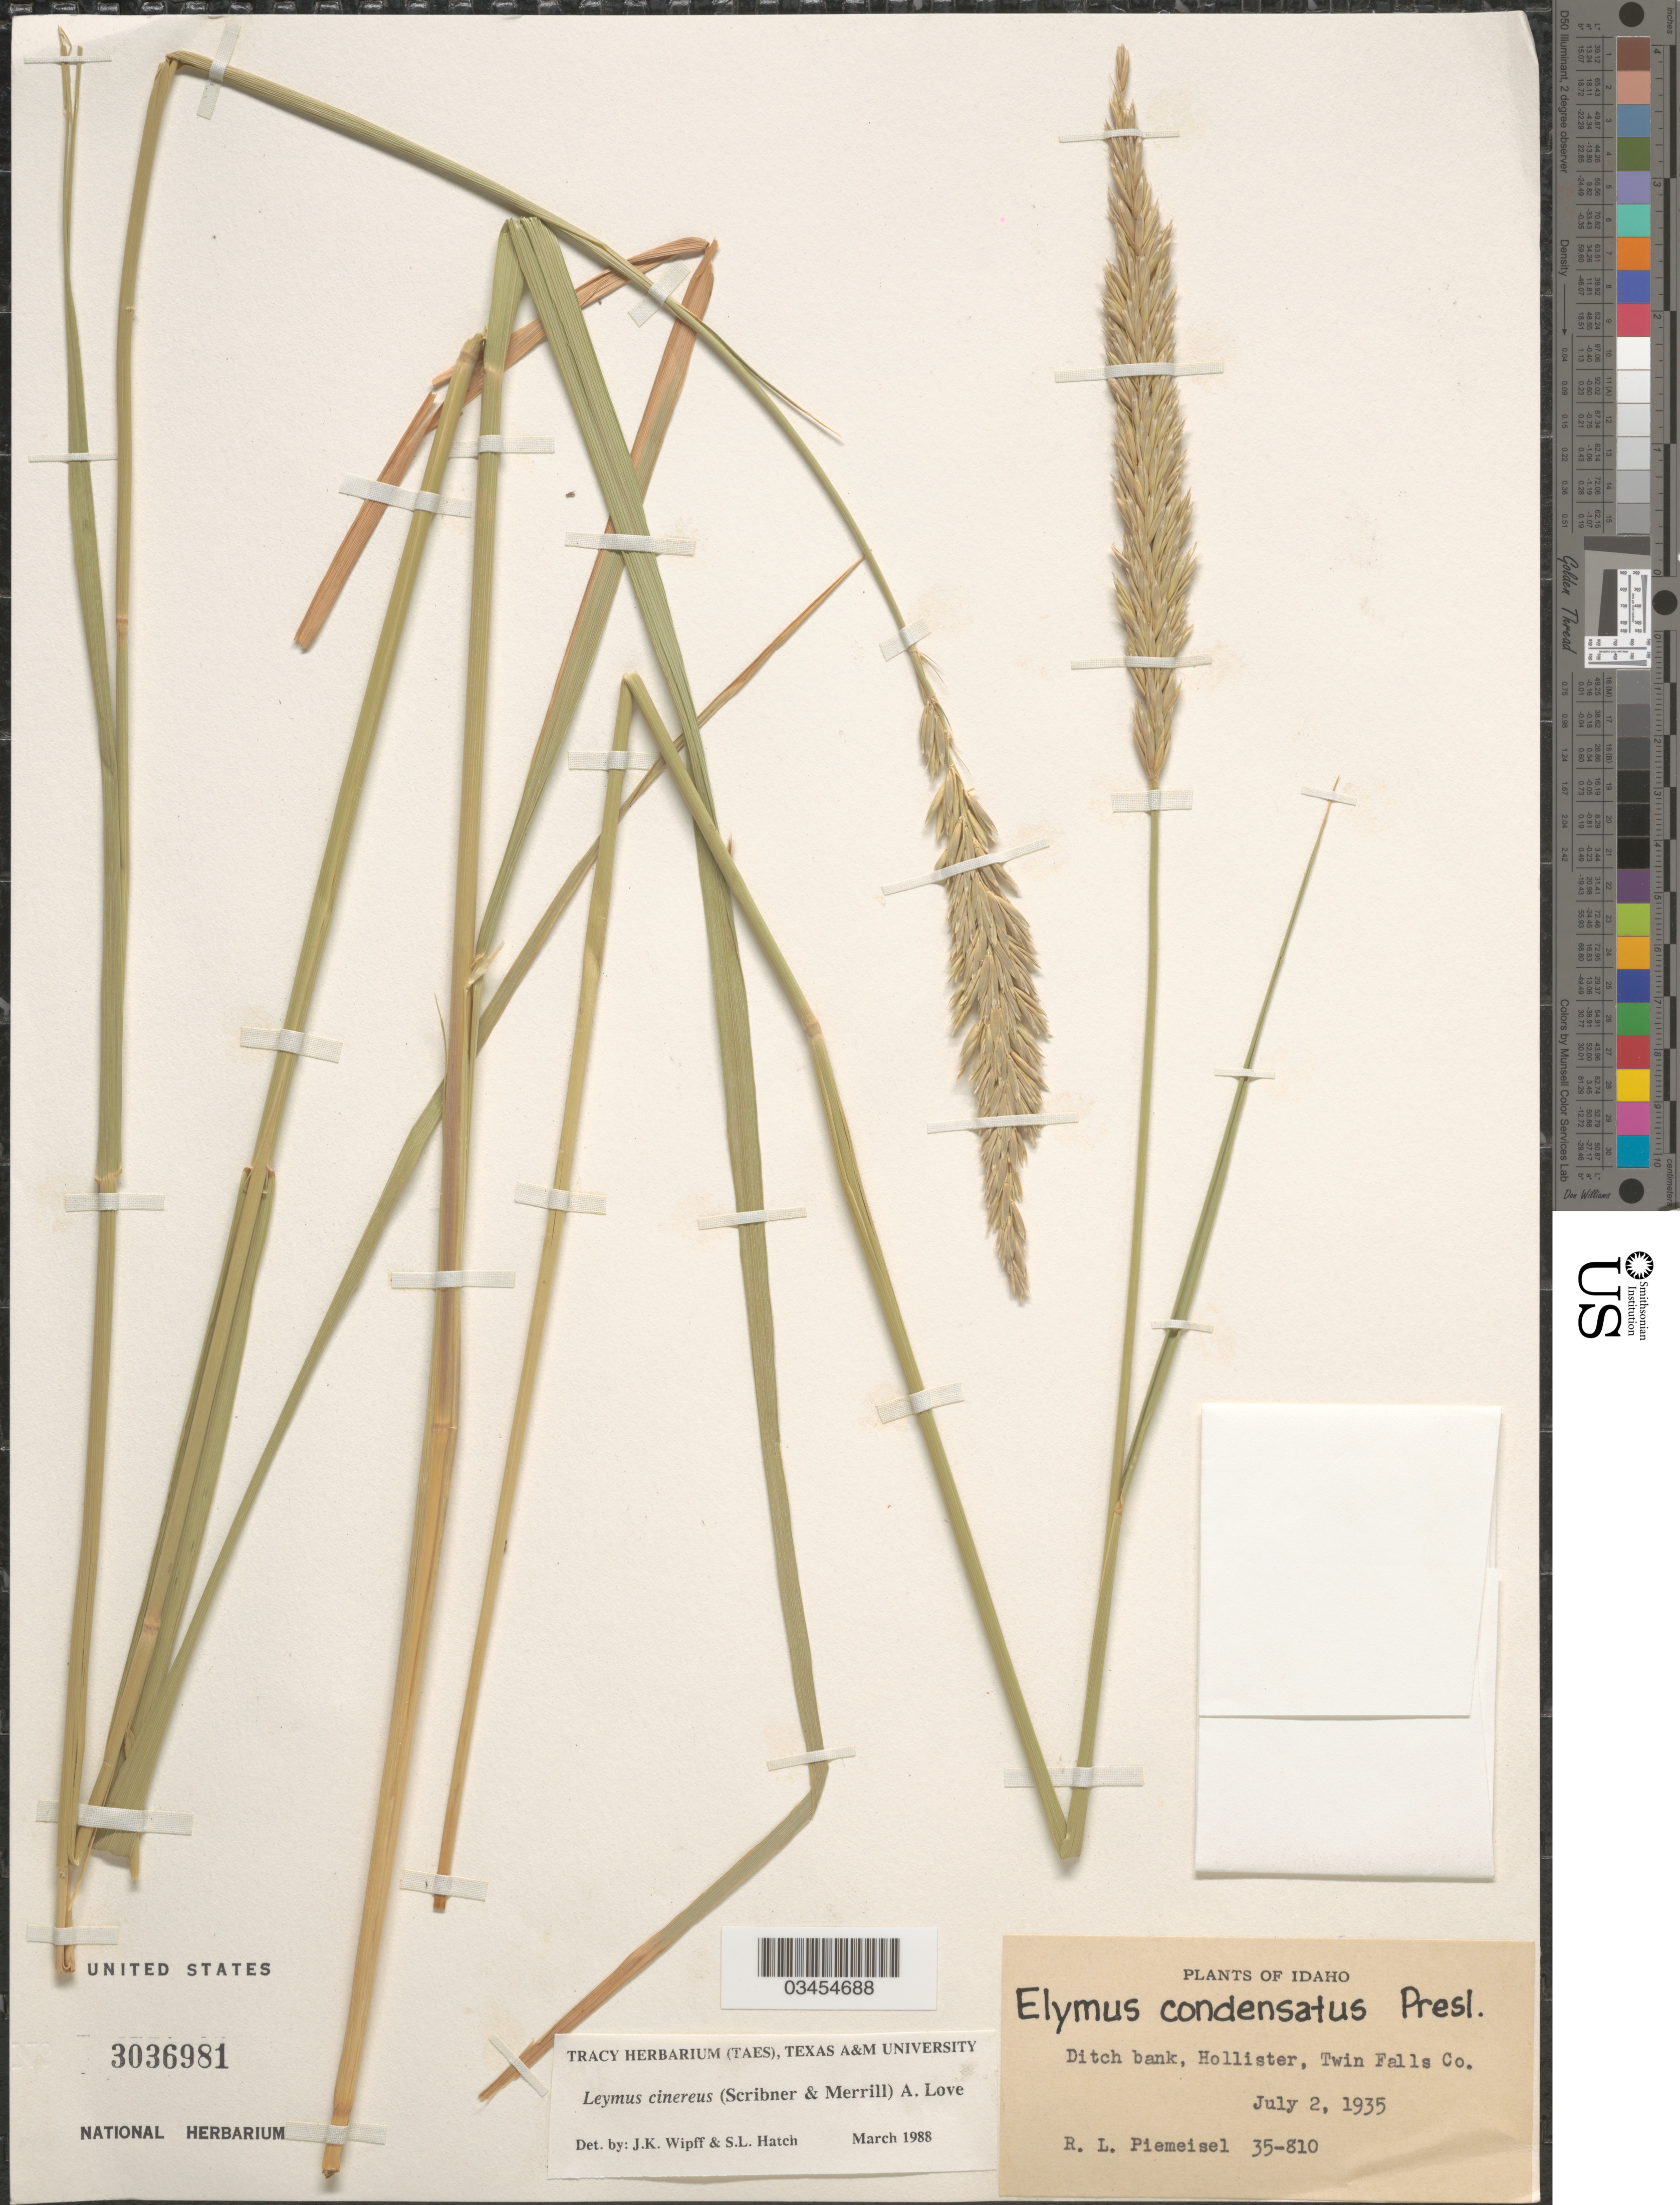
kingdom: Plantae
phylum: Tracheophyta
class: Liliopsida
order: Poales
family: Poaceae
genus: Leymus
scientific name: Leymus cinereus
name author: (Scribn. & Merr.) Á. Löve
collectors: R. L. Piemeisel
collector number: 35-810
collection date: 1935-07-02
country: United States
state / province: Idaho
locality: Ditch bank, Hollister, Twin Falls Co.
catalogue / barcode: US 3036981